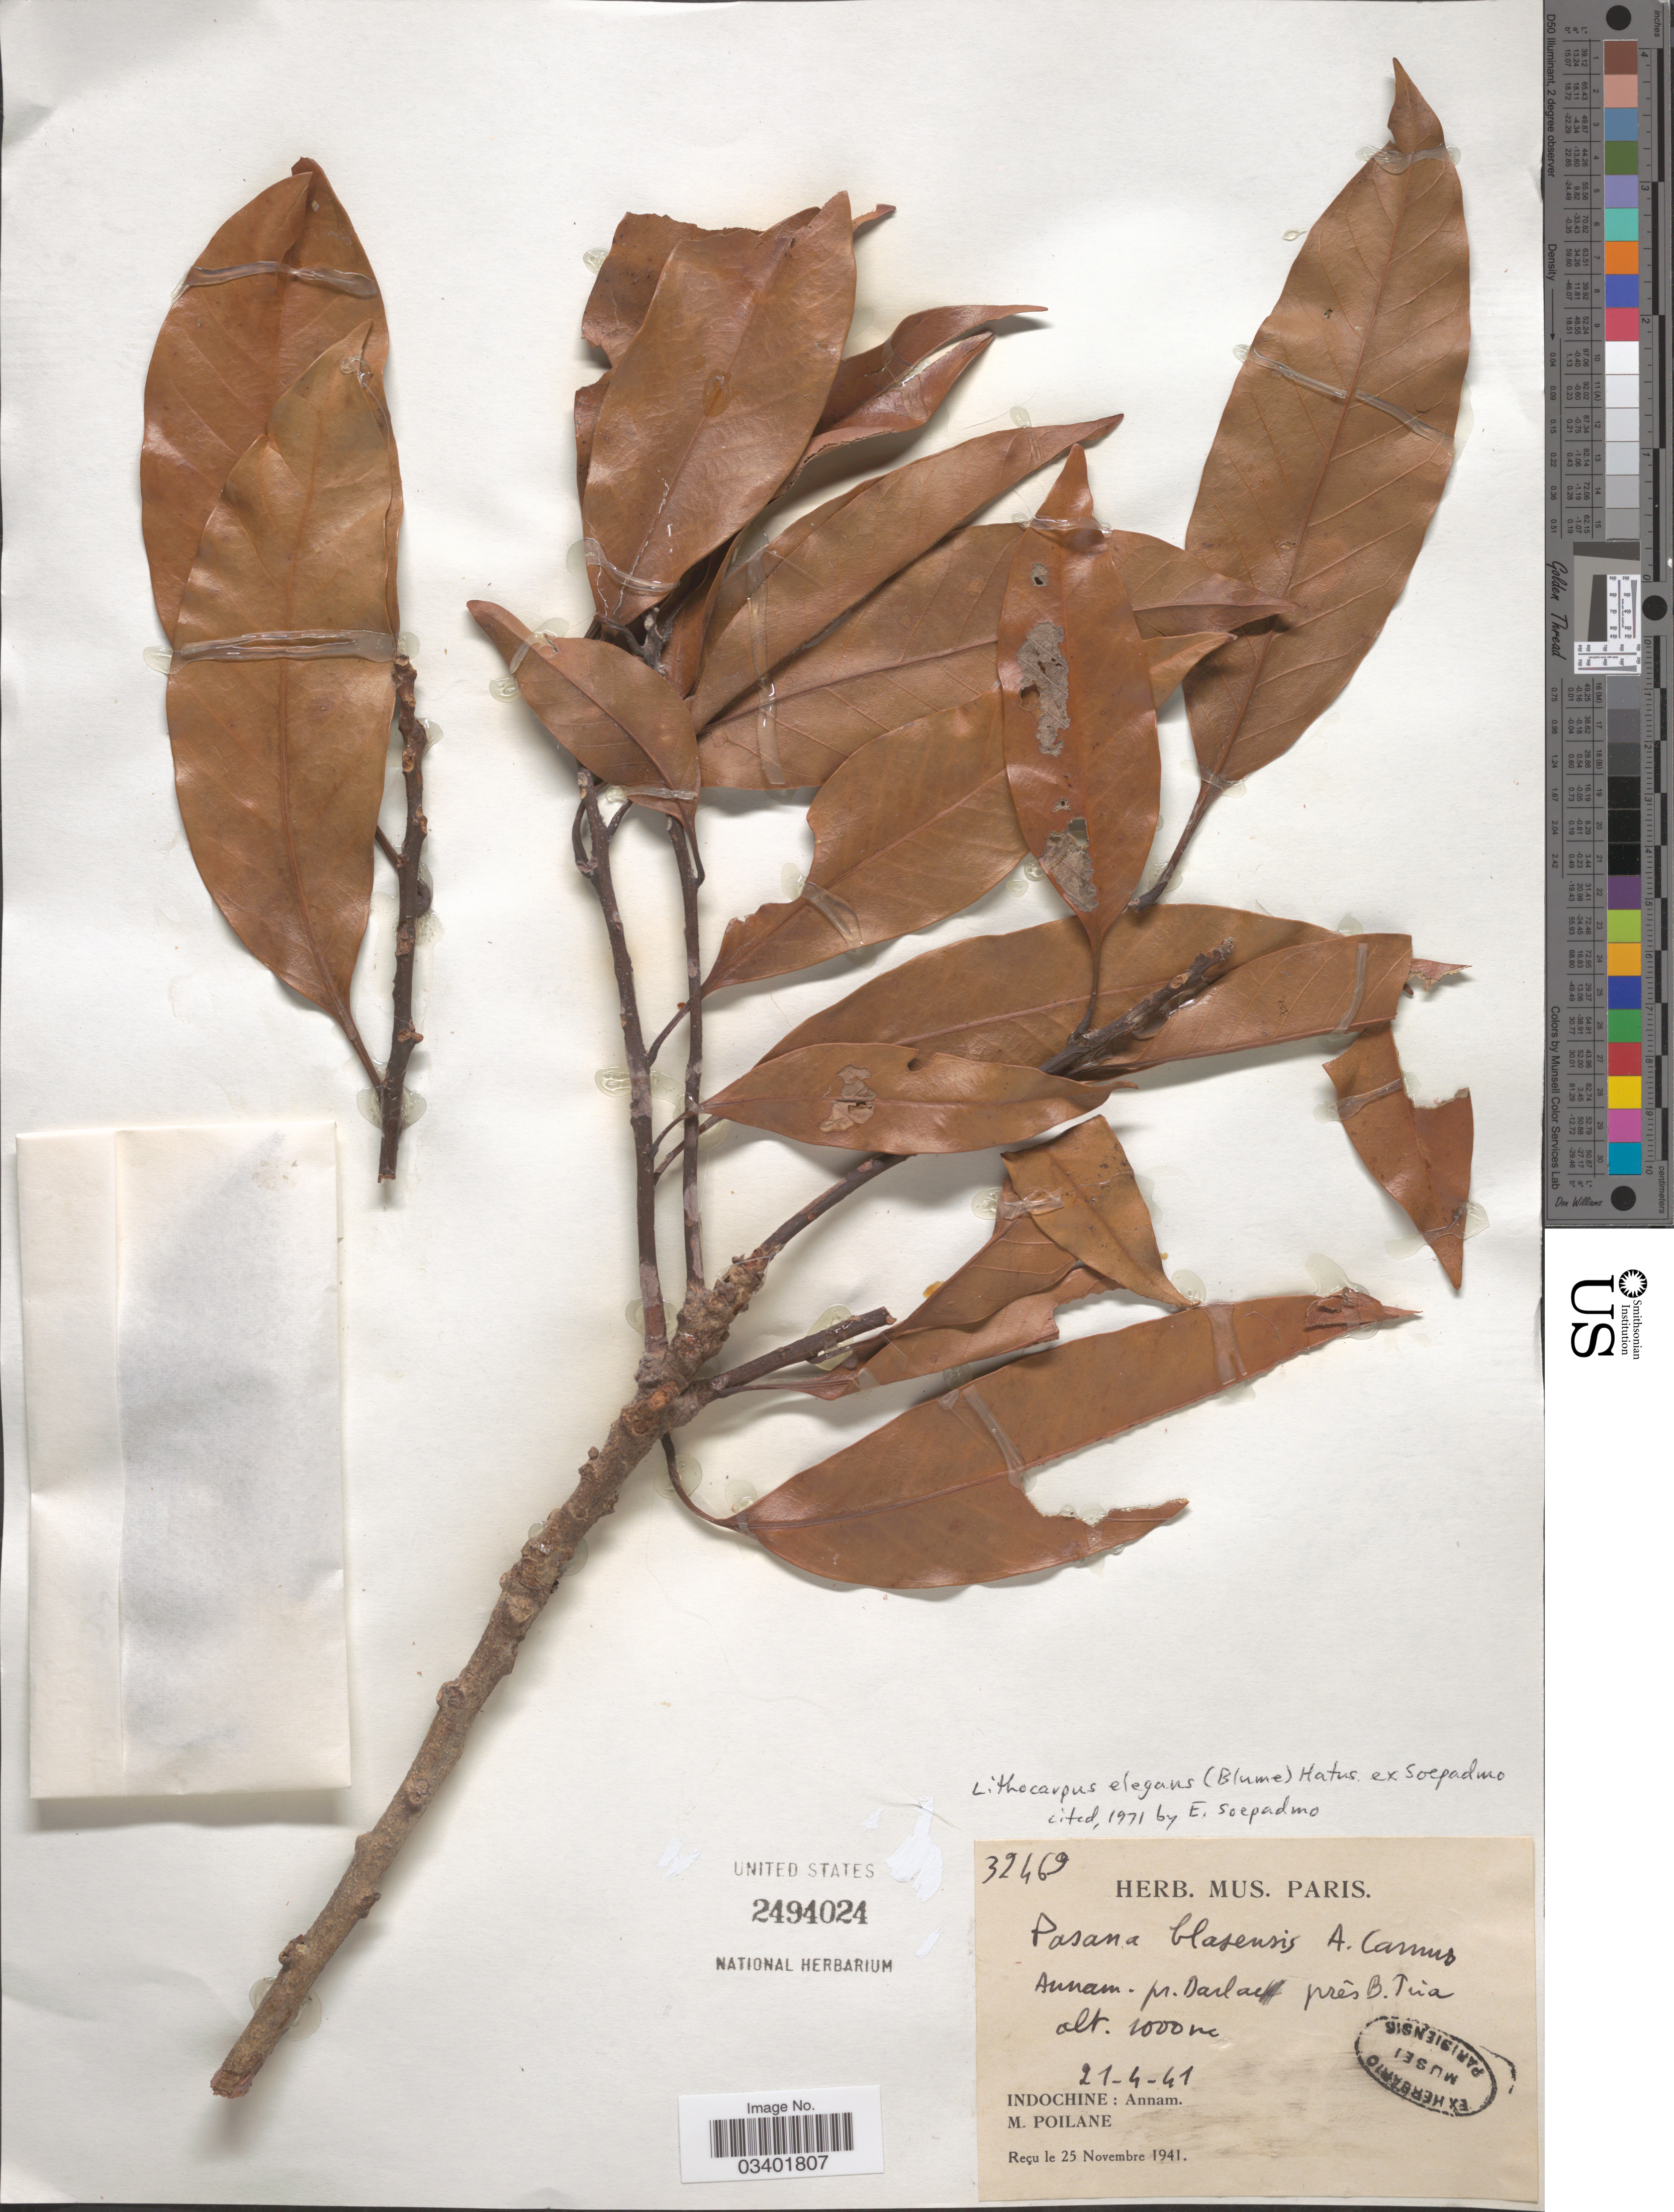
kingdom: Plantae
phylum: Tracheophyta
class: Magnoliopsida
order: Fagales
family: Fagaceae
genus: Lithocarpus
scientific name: Lithocarpus elegans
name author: (Blume) Hatus. ex Soepadmo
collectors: M. Poilane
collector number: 32469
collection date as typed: Transcribed d/m/y: 21/4/41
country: Vietnam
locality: Pr. Darlac près B. Tria. Indochine: Annam.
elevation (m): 1000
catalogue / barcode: US 2494024